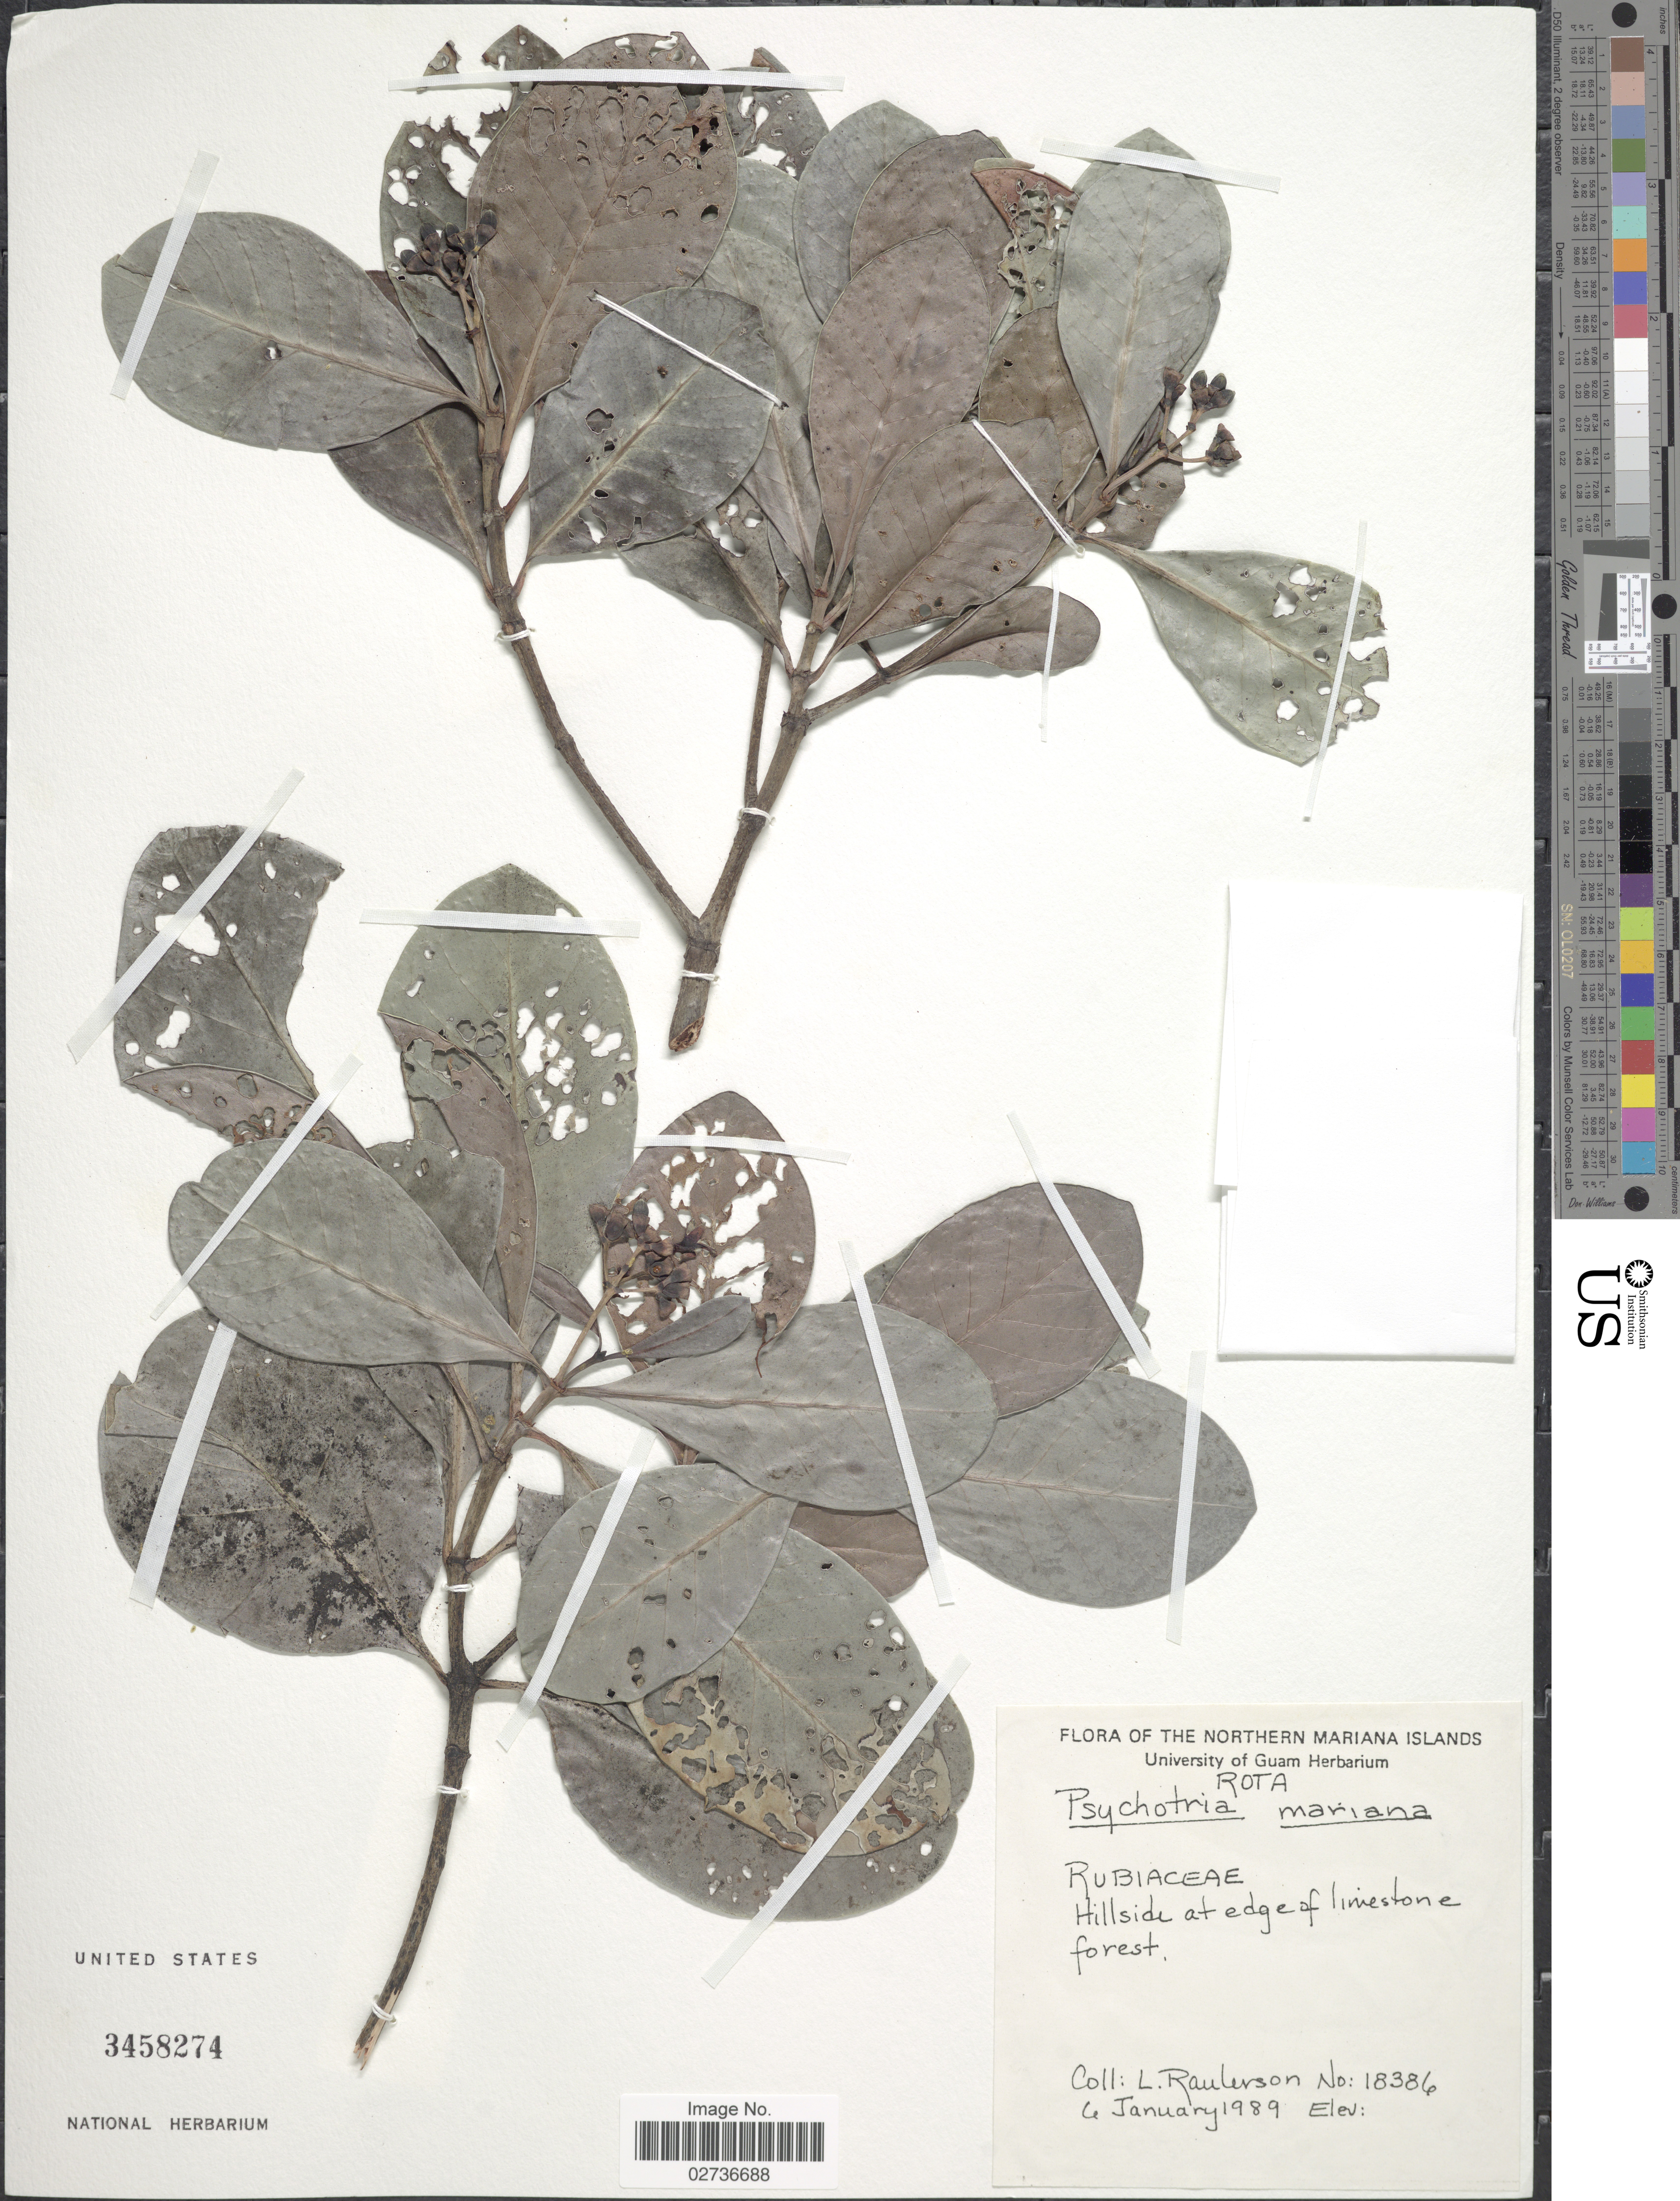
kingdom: Plantae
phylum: Tracheophyta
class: Magnoliopsida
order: Gentianales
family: Rubiaceae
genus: Psychotria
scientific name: Psychotria mariana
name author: Bartl. ex DC.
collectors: L. Raulerson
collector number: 18386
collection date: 1989-01-06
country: Northern Mariana Islands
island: Rota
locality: Rota, Hillside at edge of limestone forest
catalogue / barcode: US 3458274